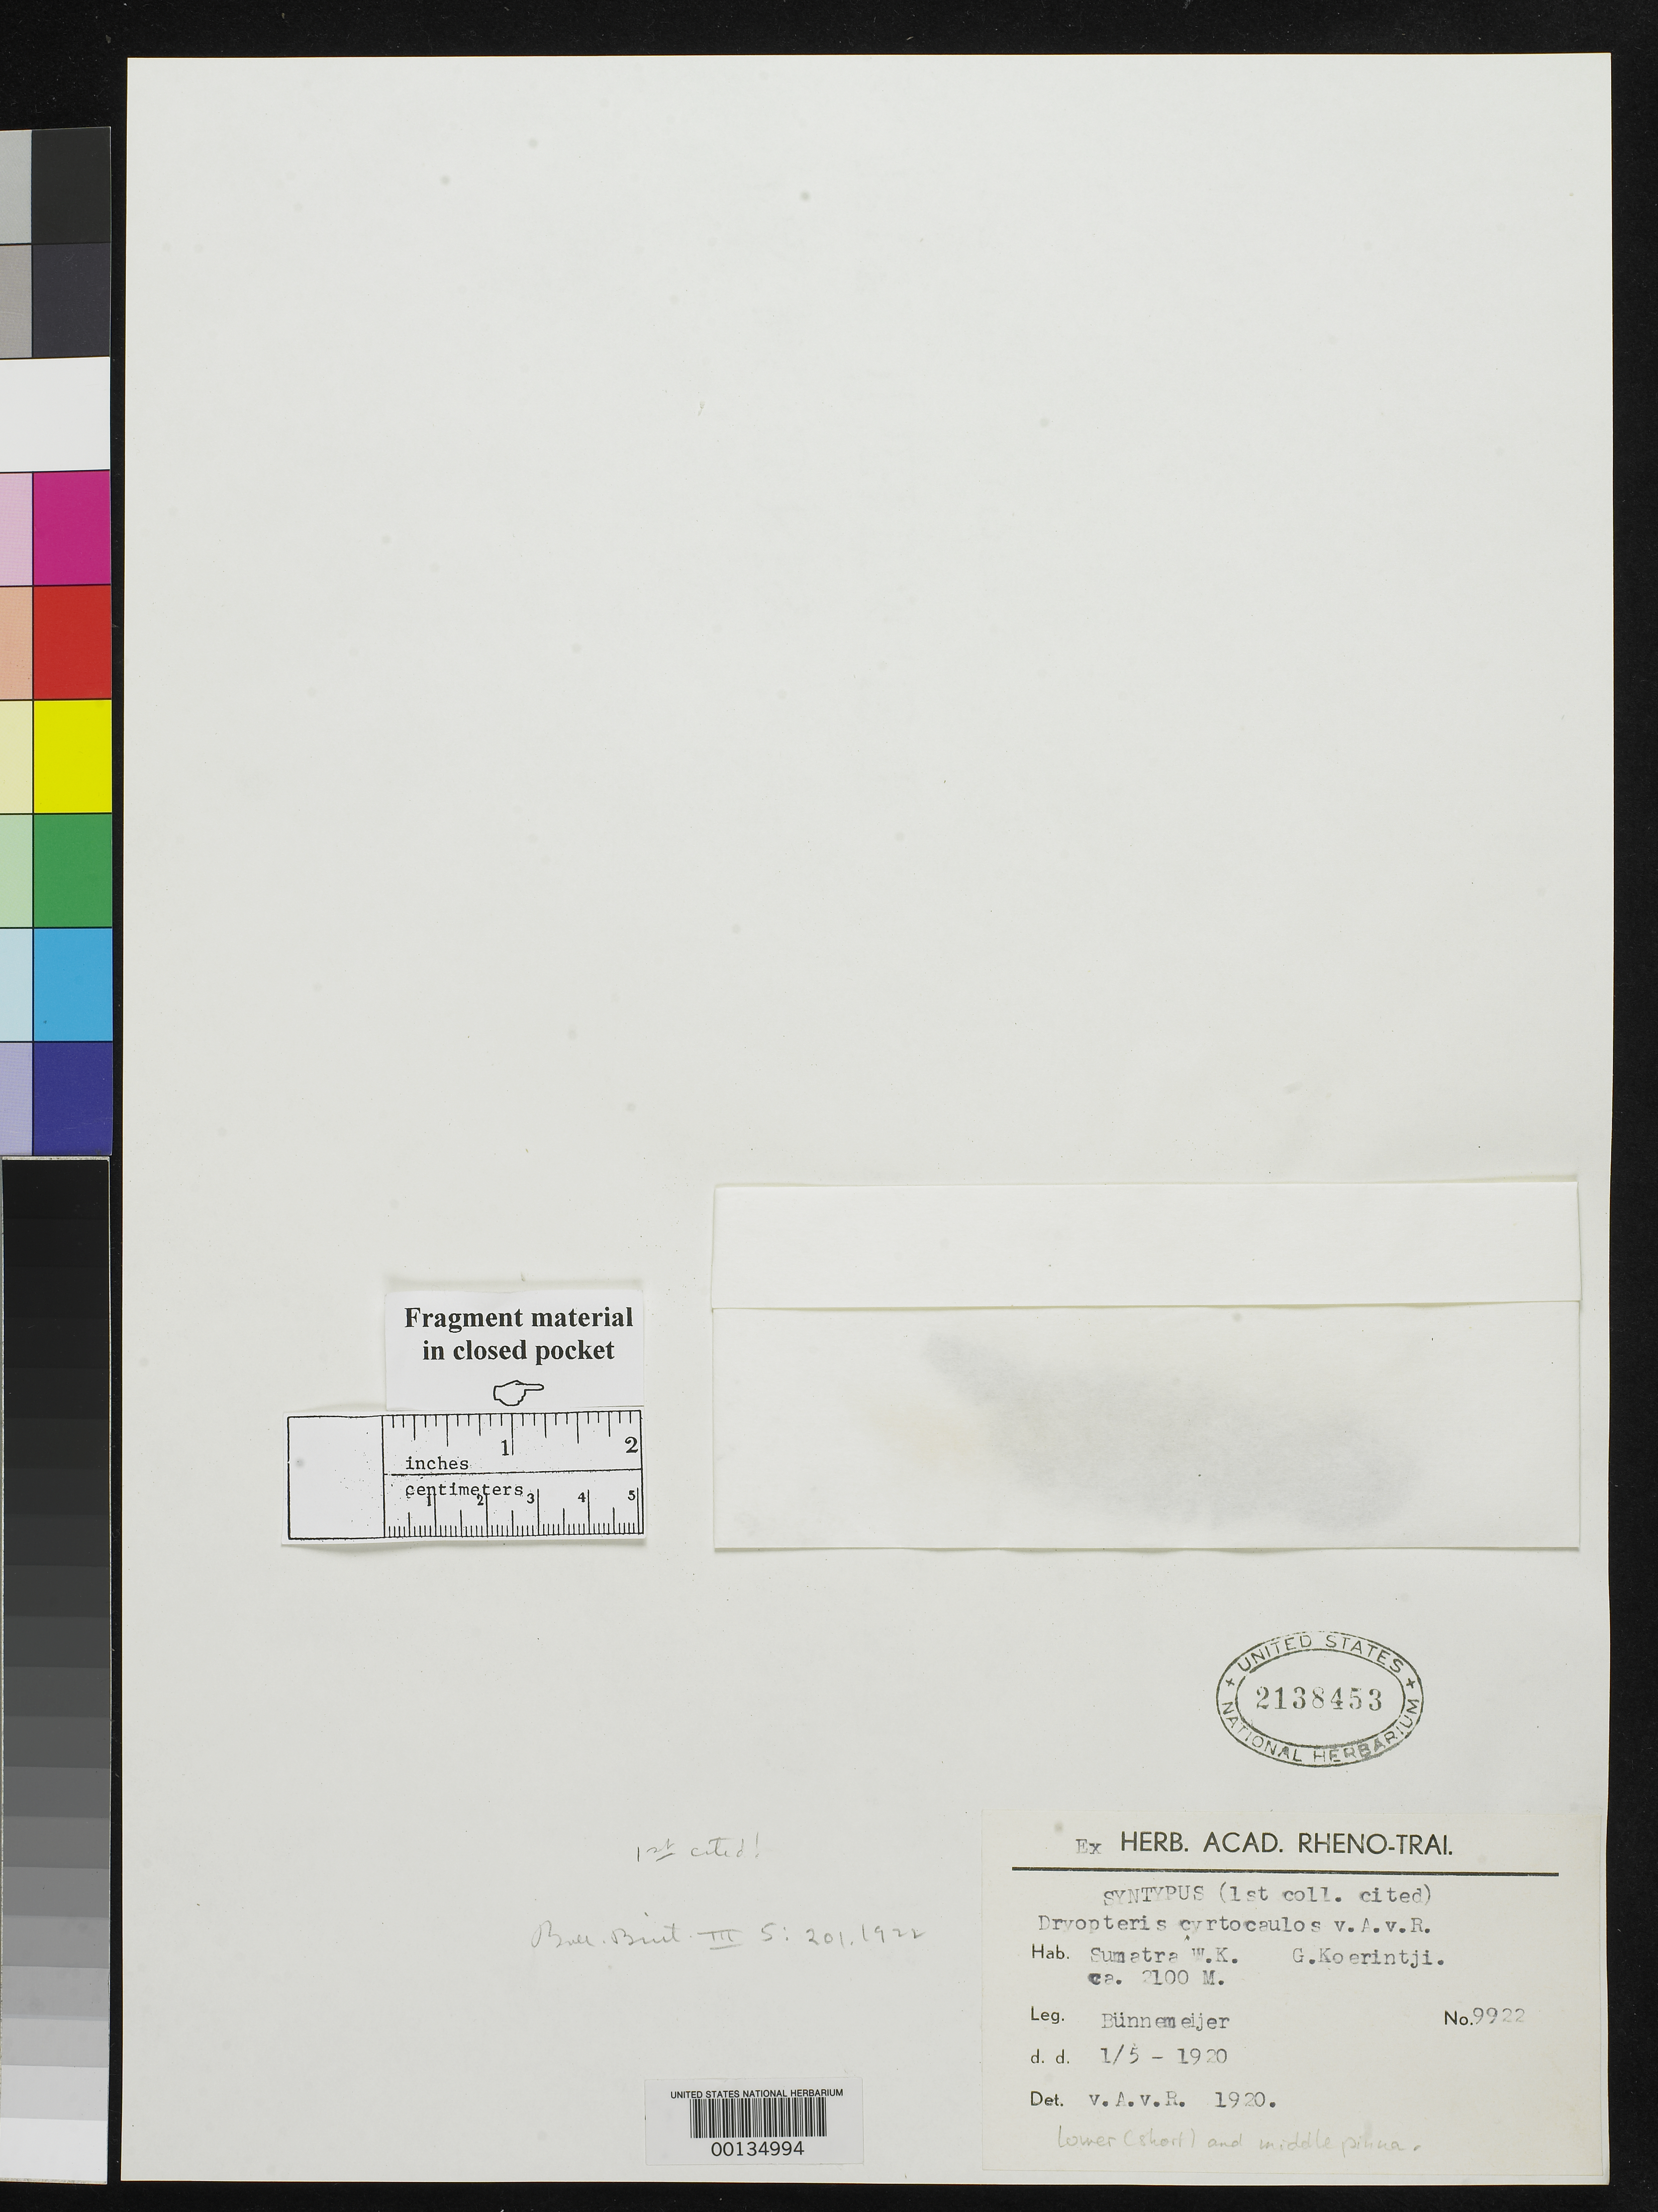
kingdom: Plantae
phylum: Tracheophyta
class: Polypodiopsida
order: Polypodiales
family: Dryopteridaceae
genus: Dryopteris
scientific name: Dryopteris cyrtocaulos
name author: Alderw.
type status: Syntype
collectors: -. Bunnemeijer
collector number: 9922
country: Indonesia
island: Sumatra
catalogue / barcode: US 2138453